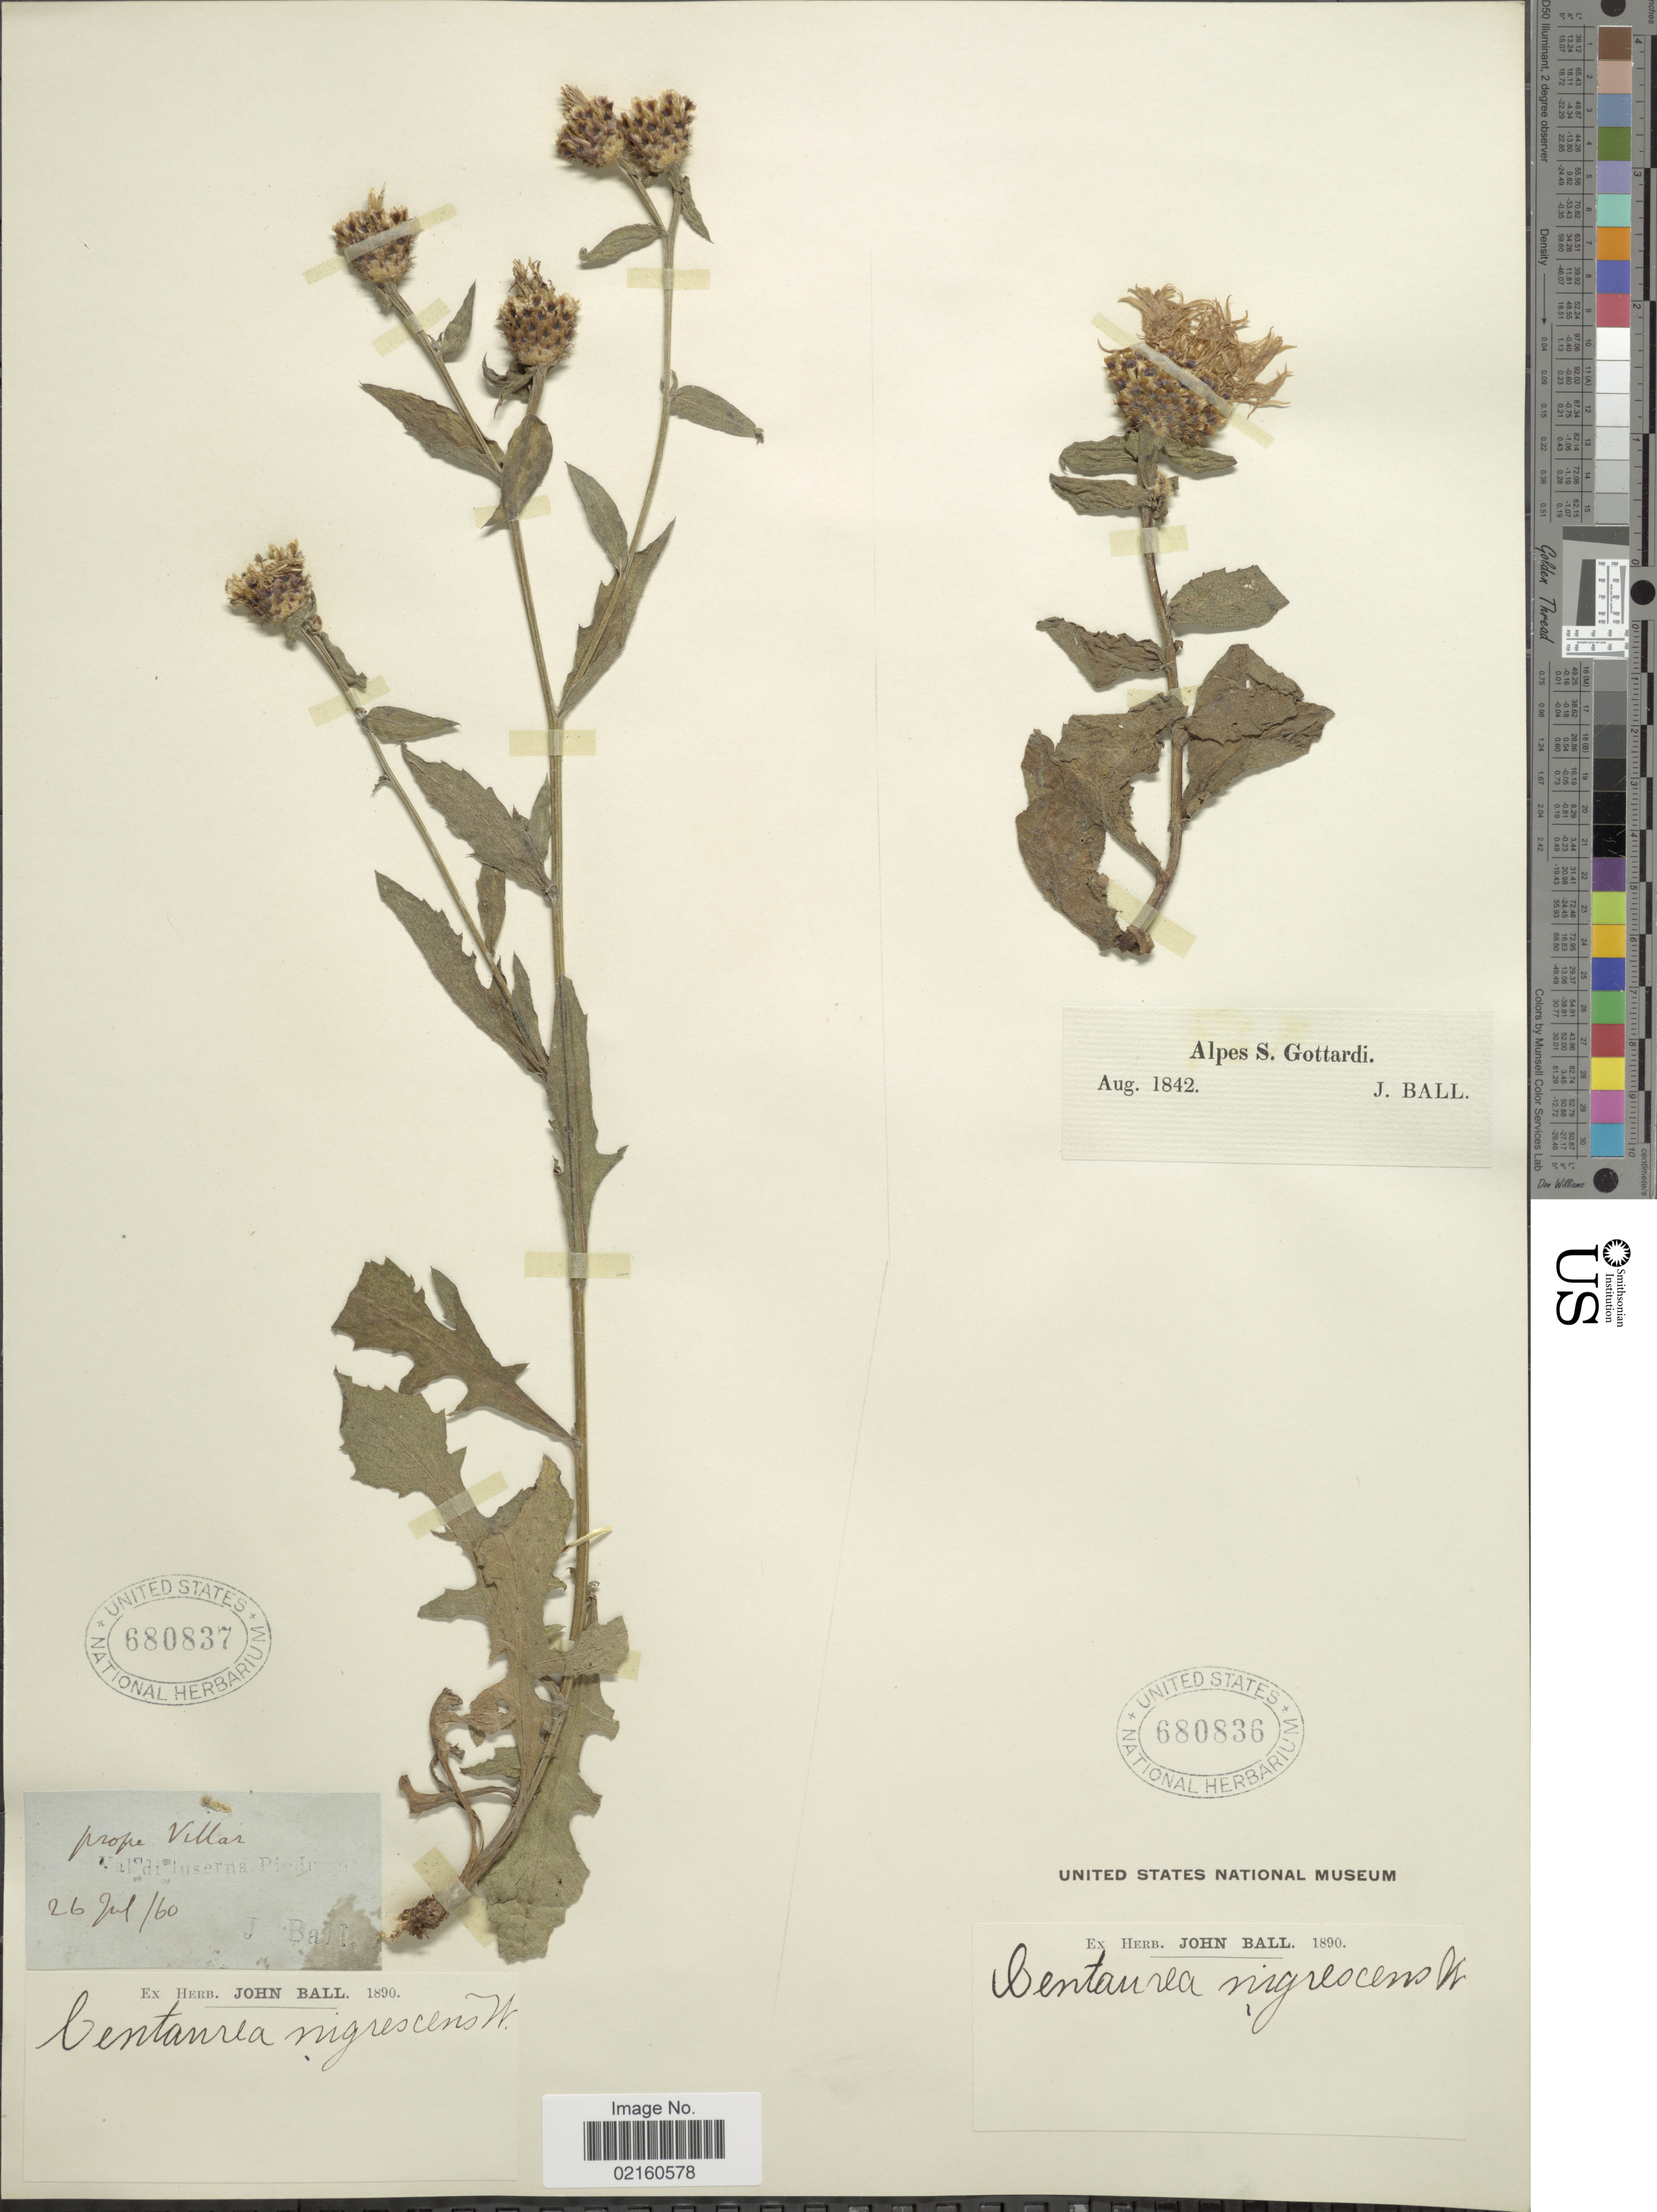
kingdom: Plantae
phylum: Tracheophyta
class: Magnoliopsida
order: Asterales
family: Asteraceae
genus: Centaurea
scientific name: Centaurea nigrescens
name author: Willd.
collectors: J. Ball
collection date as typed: Transcribed d/m/y: 26/7/60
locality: Prope Villar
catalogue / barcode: US 680837